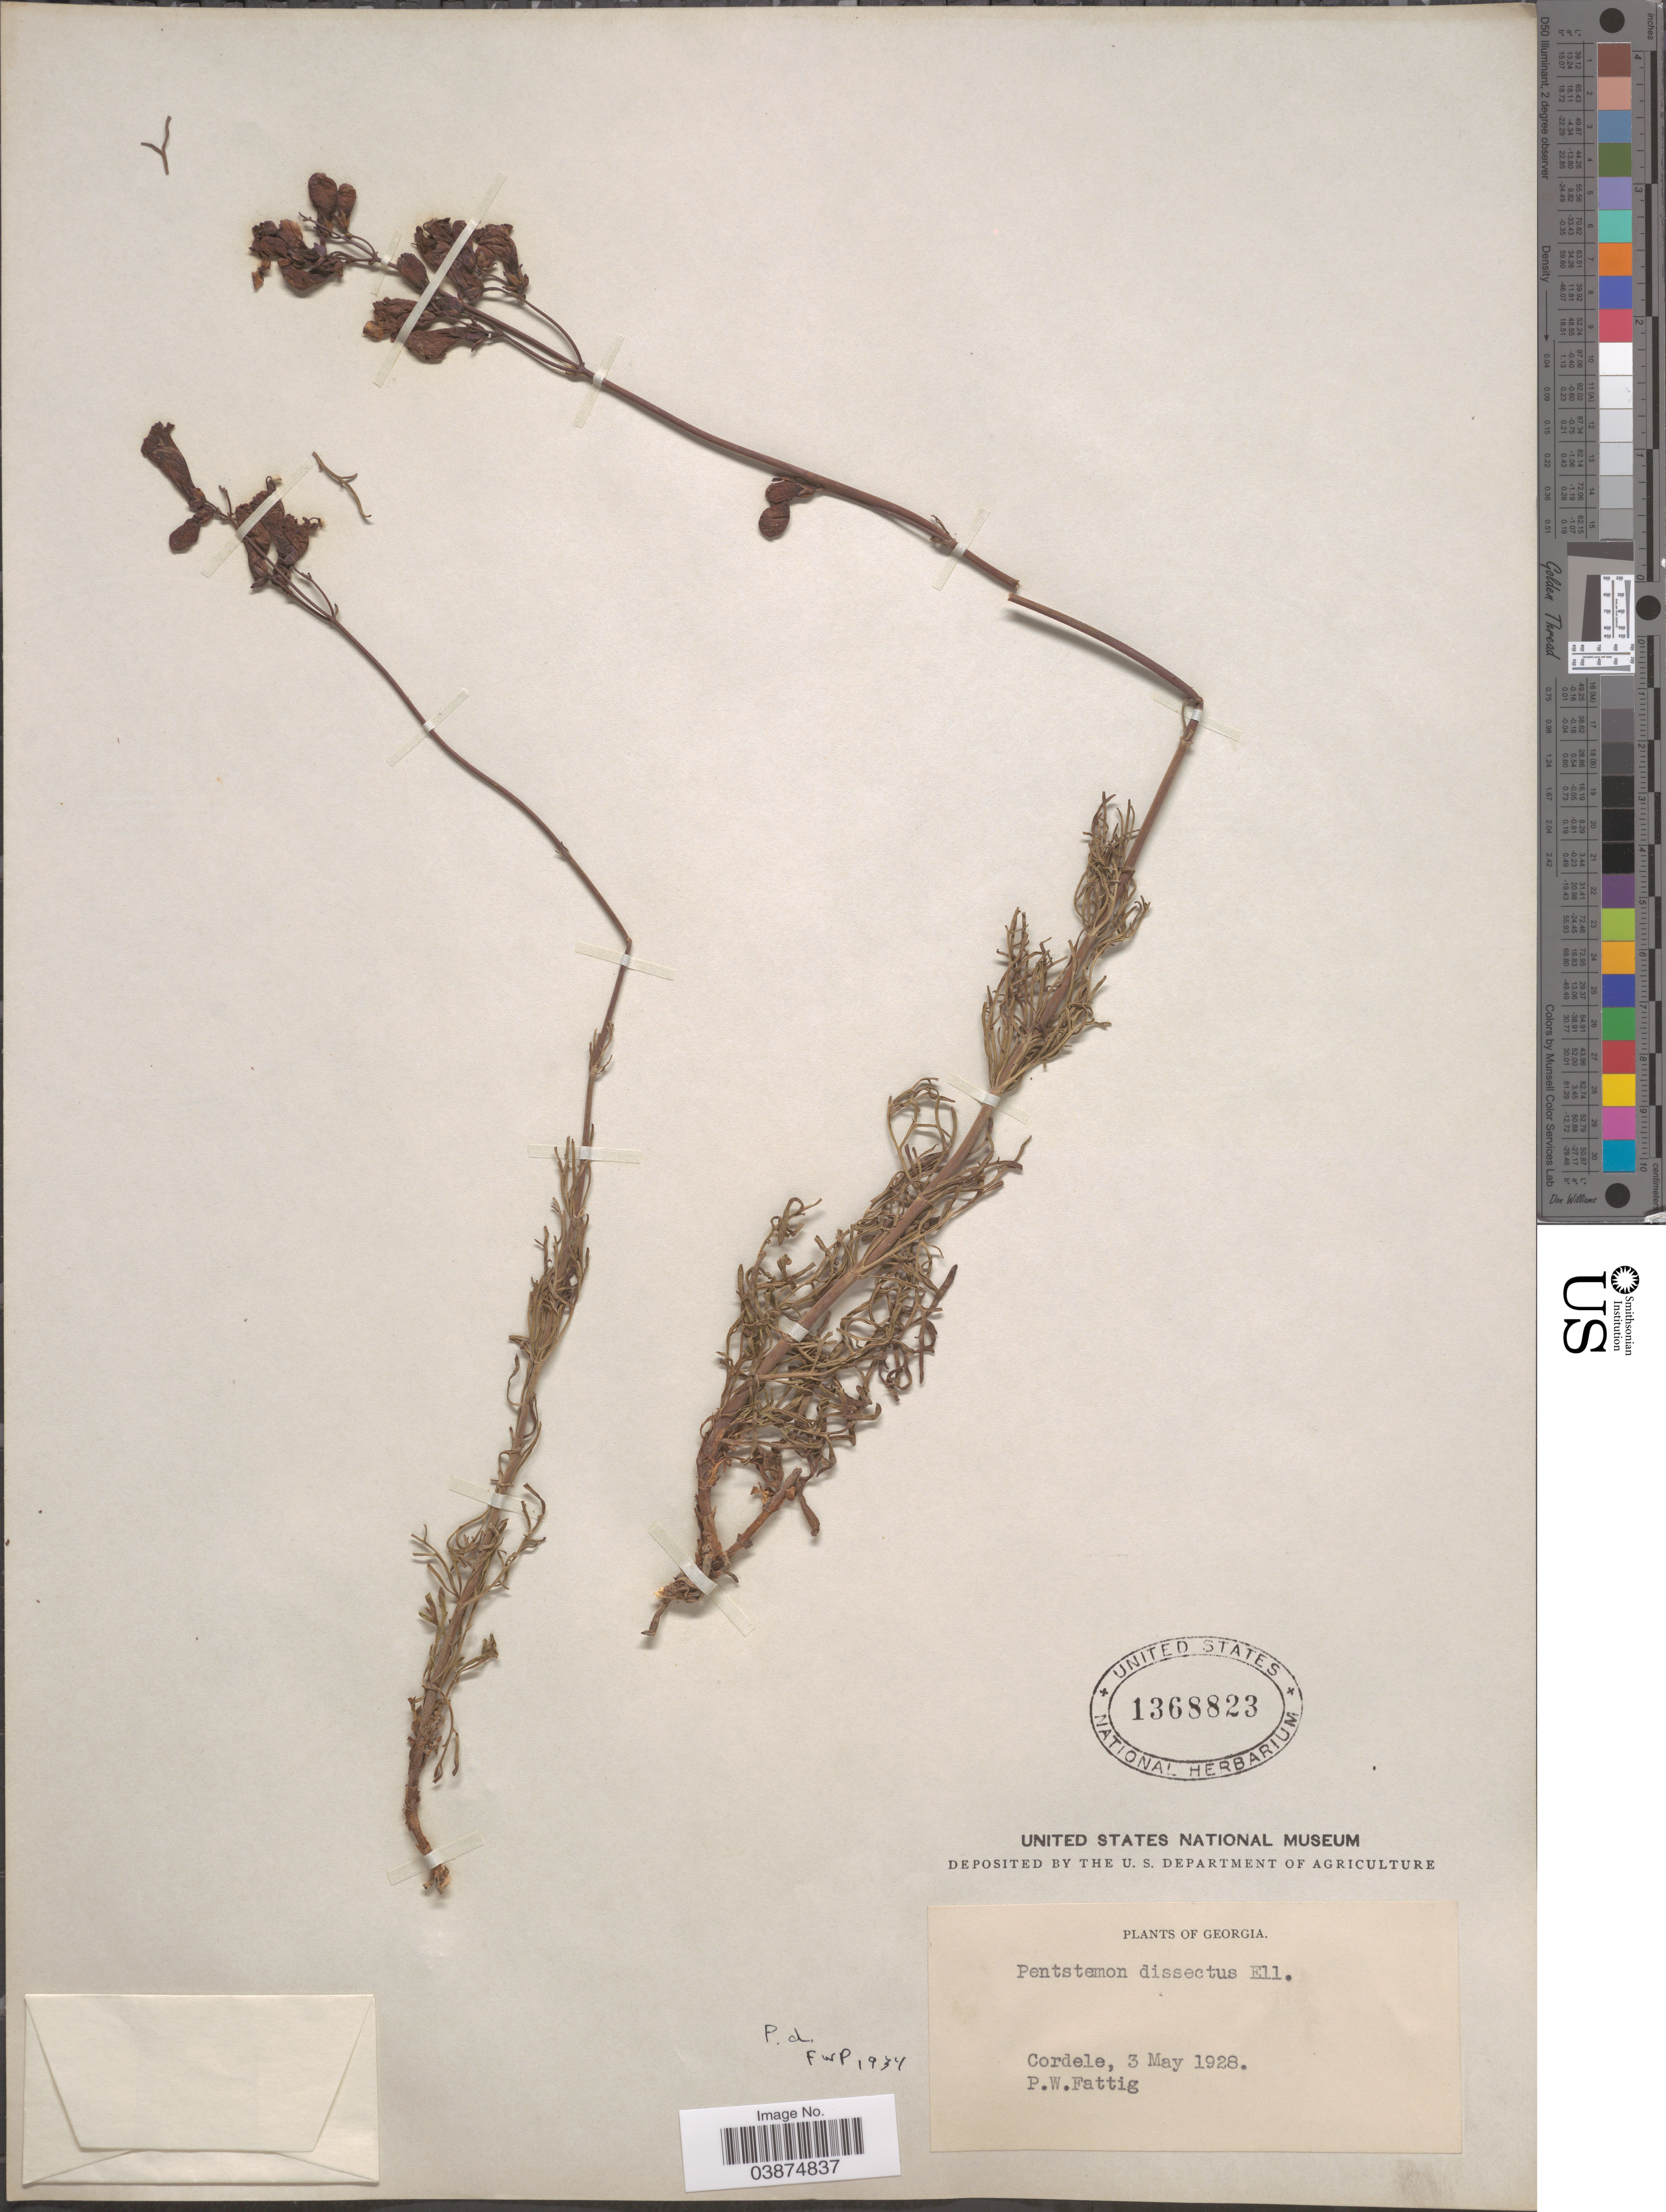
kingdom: Plantae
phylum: Tracheophyta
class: Magnoliopsida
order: Lamiales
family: Plantaginaceae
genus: Penstemon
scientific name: Penstemon dissectus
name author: Elliott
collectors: P. Fattig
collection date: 1928-05-03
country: United States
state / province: Georgia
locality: Cordele.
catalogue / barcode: US 1368823